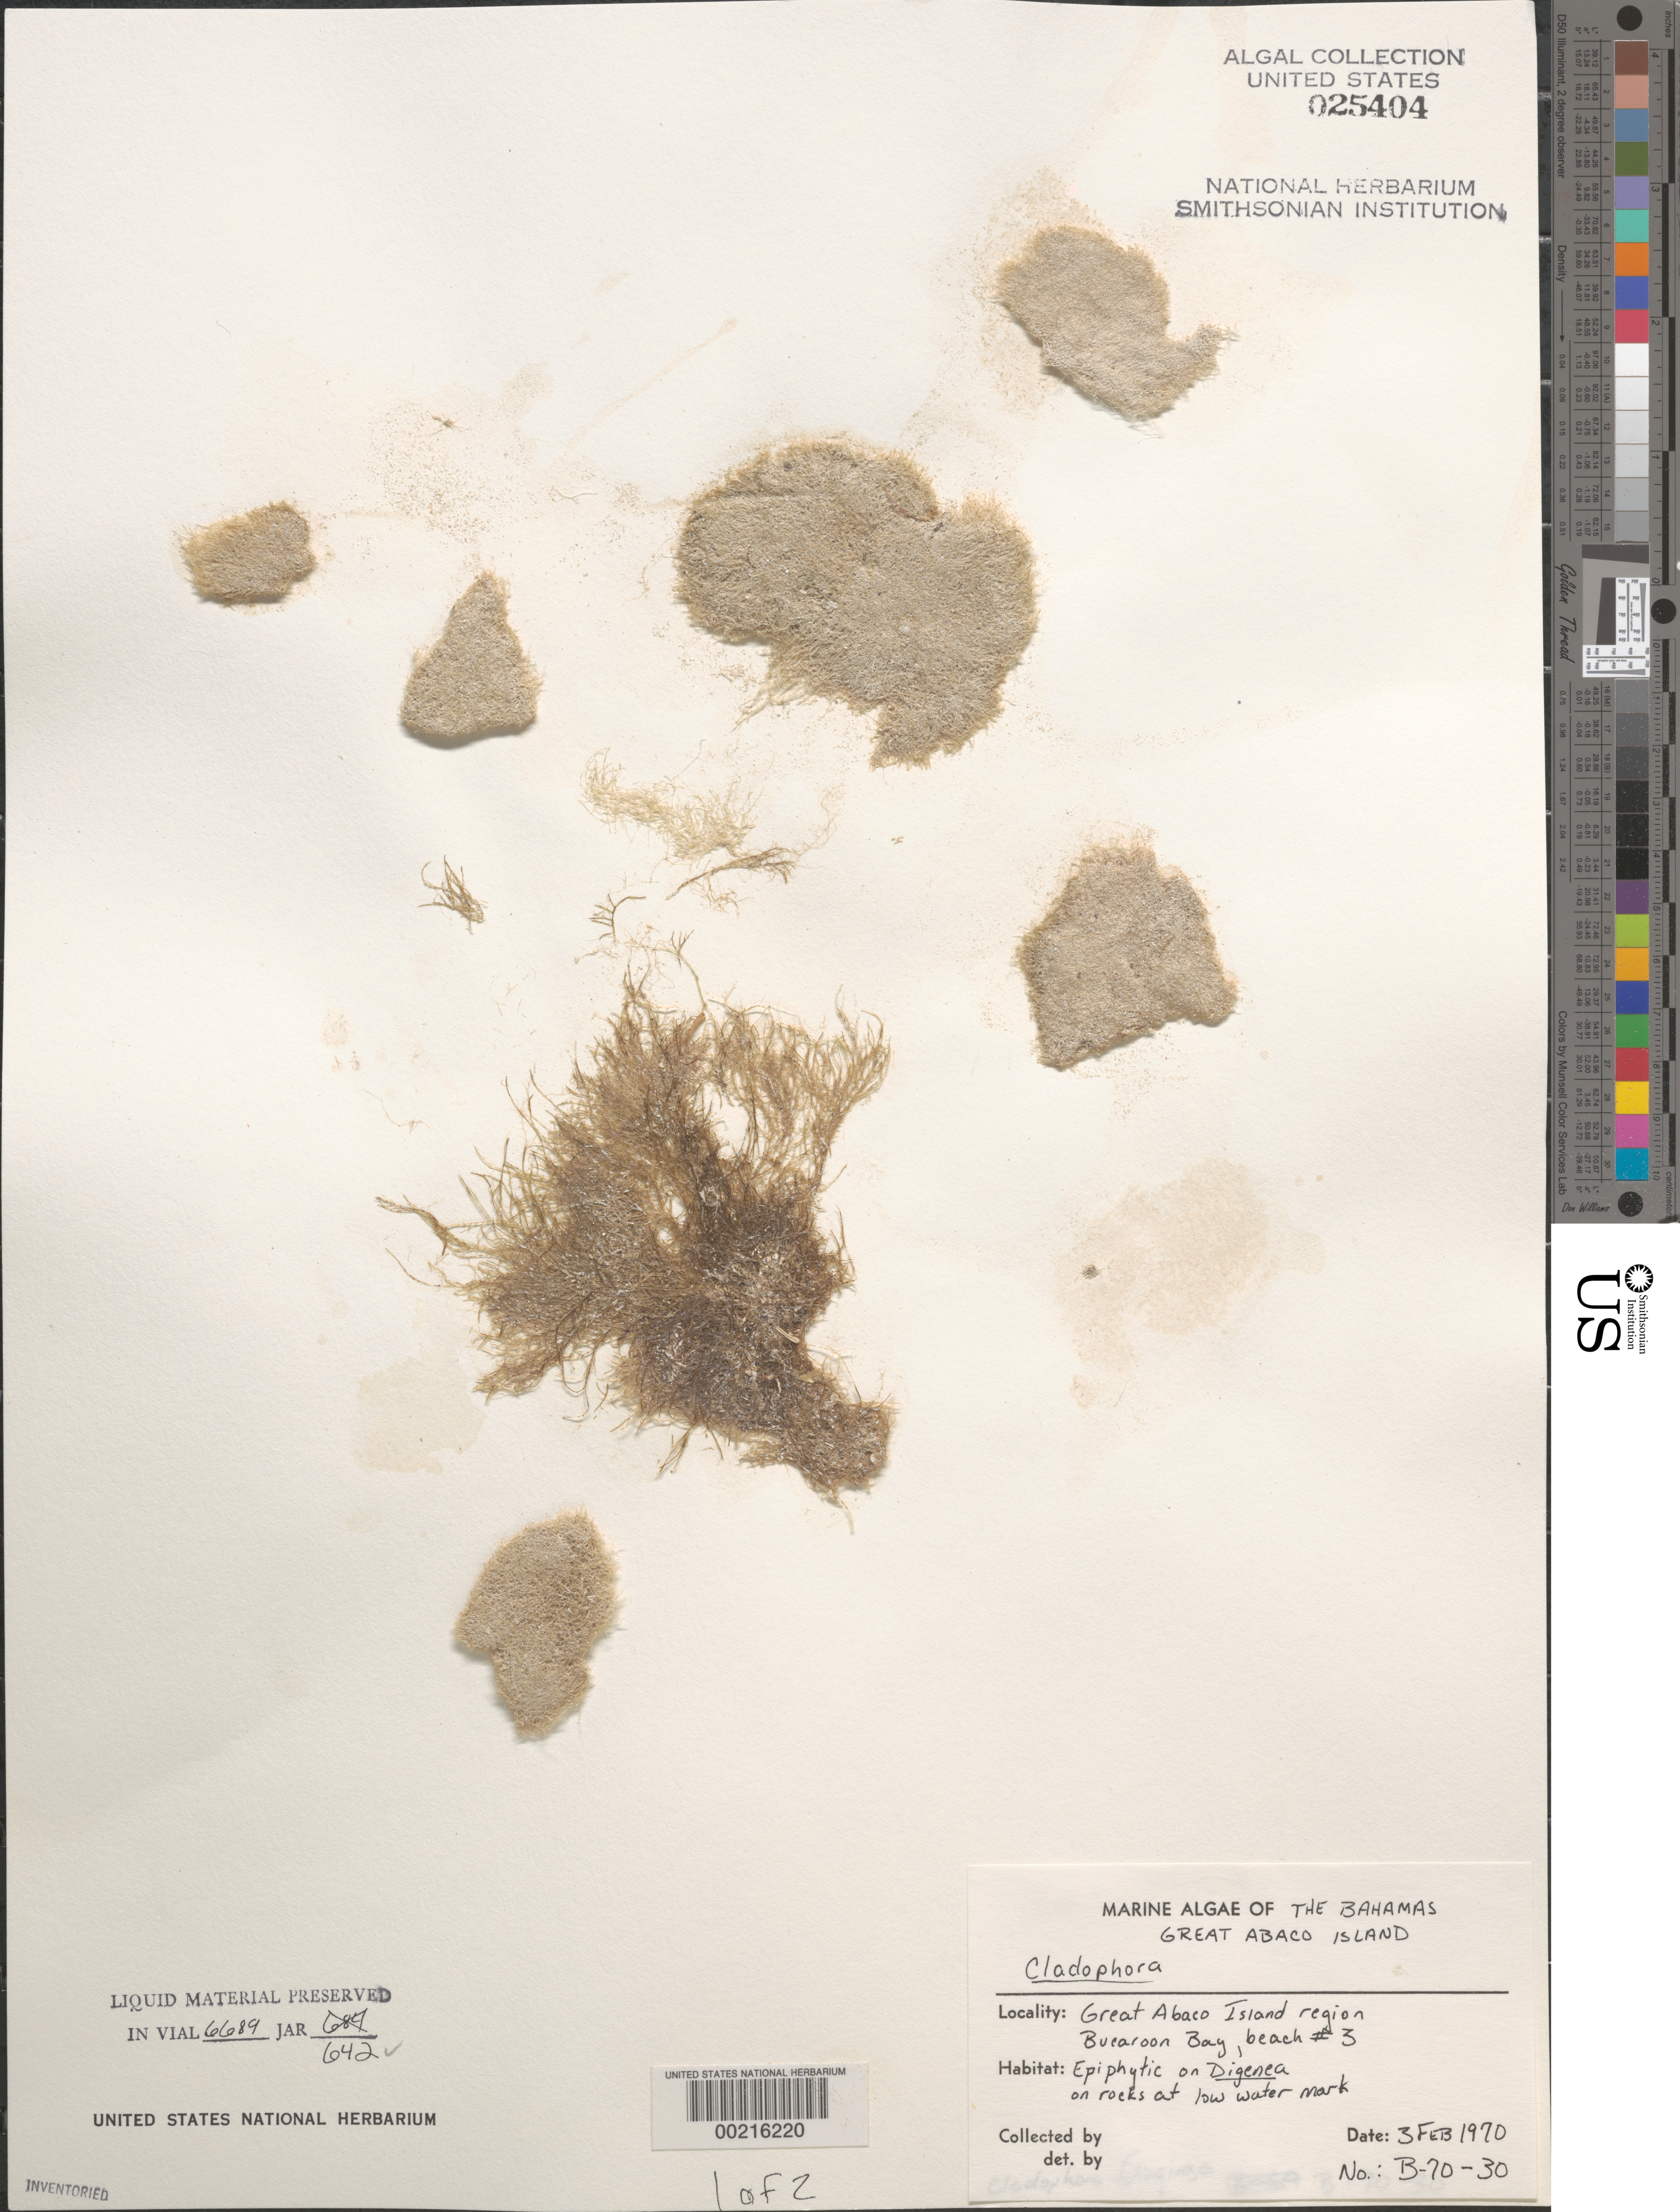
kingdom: Plantae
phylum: Chlorophyta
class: Ulvophyceae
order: Cladophorales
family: Cladophoraceae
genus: Cladophora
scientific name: Cladophora sp.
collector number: B-70-30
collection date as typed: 03 Feb 1970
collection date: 1970-02-03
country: Bahamas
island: Great Abaco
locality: Buckaroon Bay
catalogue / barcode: US 25404